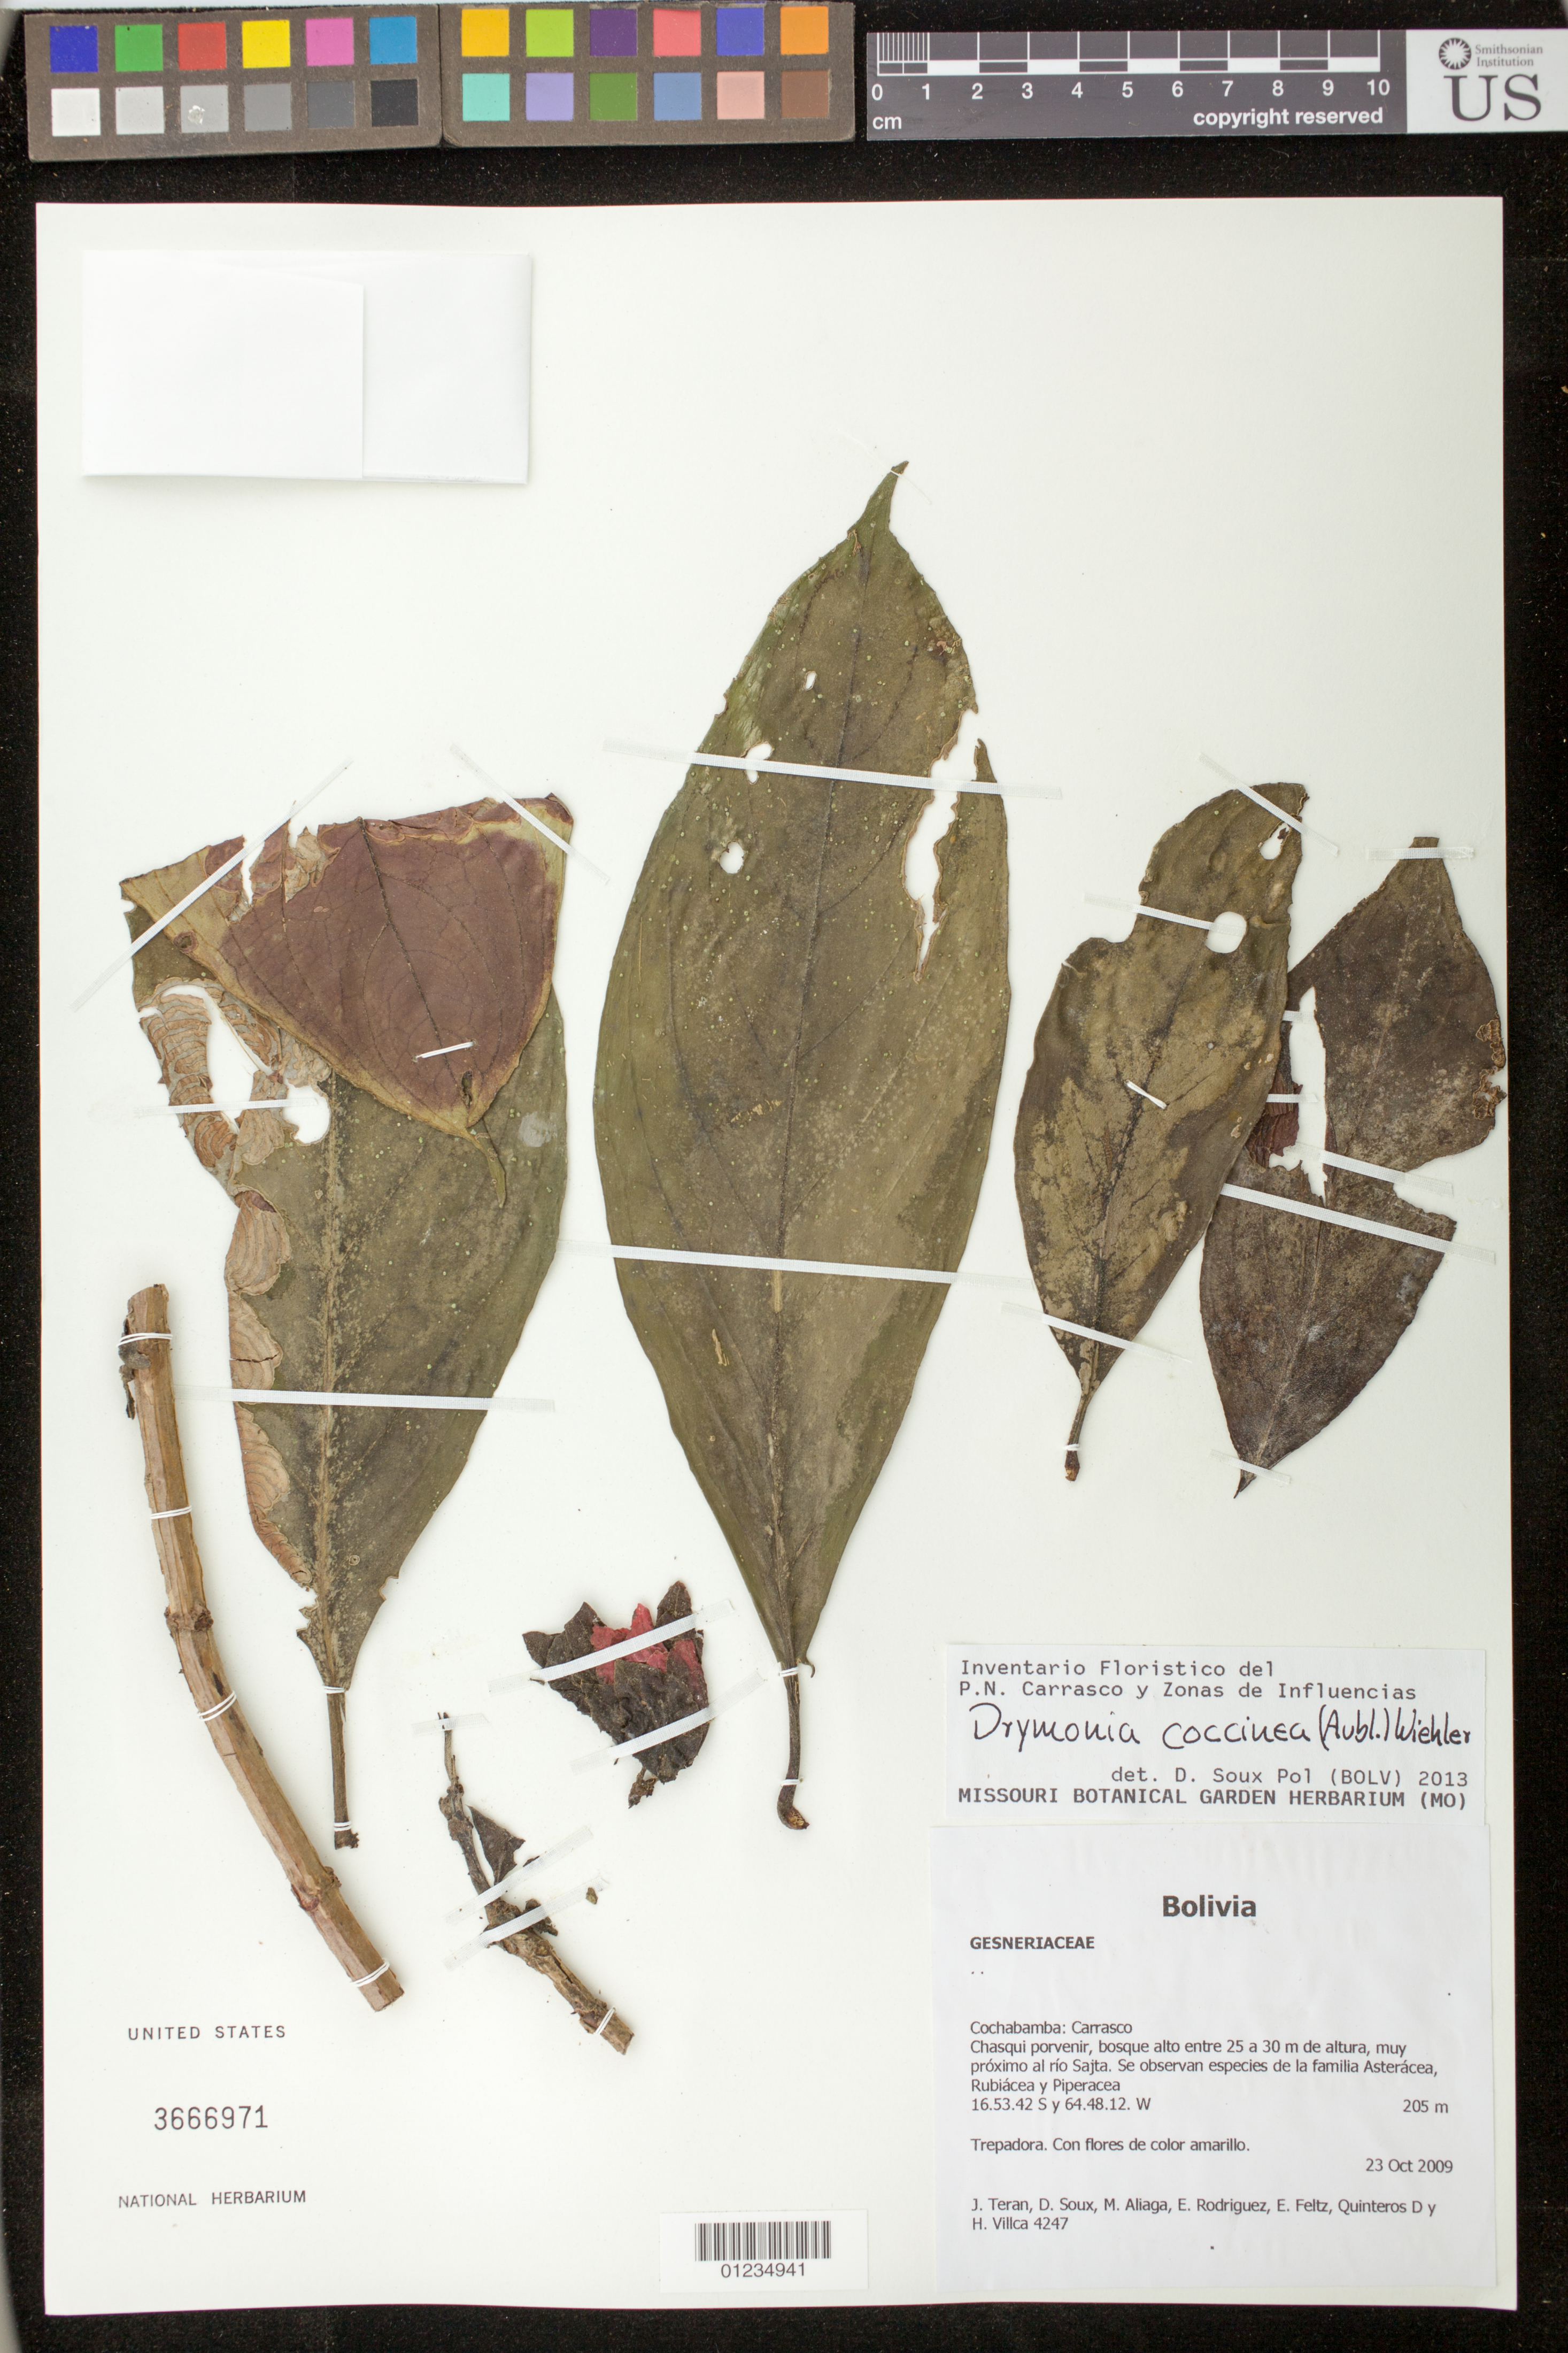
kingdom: Plantae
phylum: Tracheophyta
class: Magnoliopsida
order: Lamiales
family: Gesneriaceae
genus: Drymonia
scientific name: Drymonia coccinea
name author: (Aubl.) Wiehler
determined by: Soux, D.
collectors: J. Teran et al.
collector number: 4247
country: Bolivia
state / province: Cochabamba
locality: Carrasco. Chasqui porvenir. Bosque alto entre 25 a 30 m de altura, muy proximo al rio Sajta.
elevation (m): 205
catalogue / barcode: US 3666971